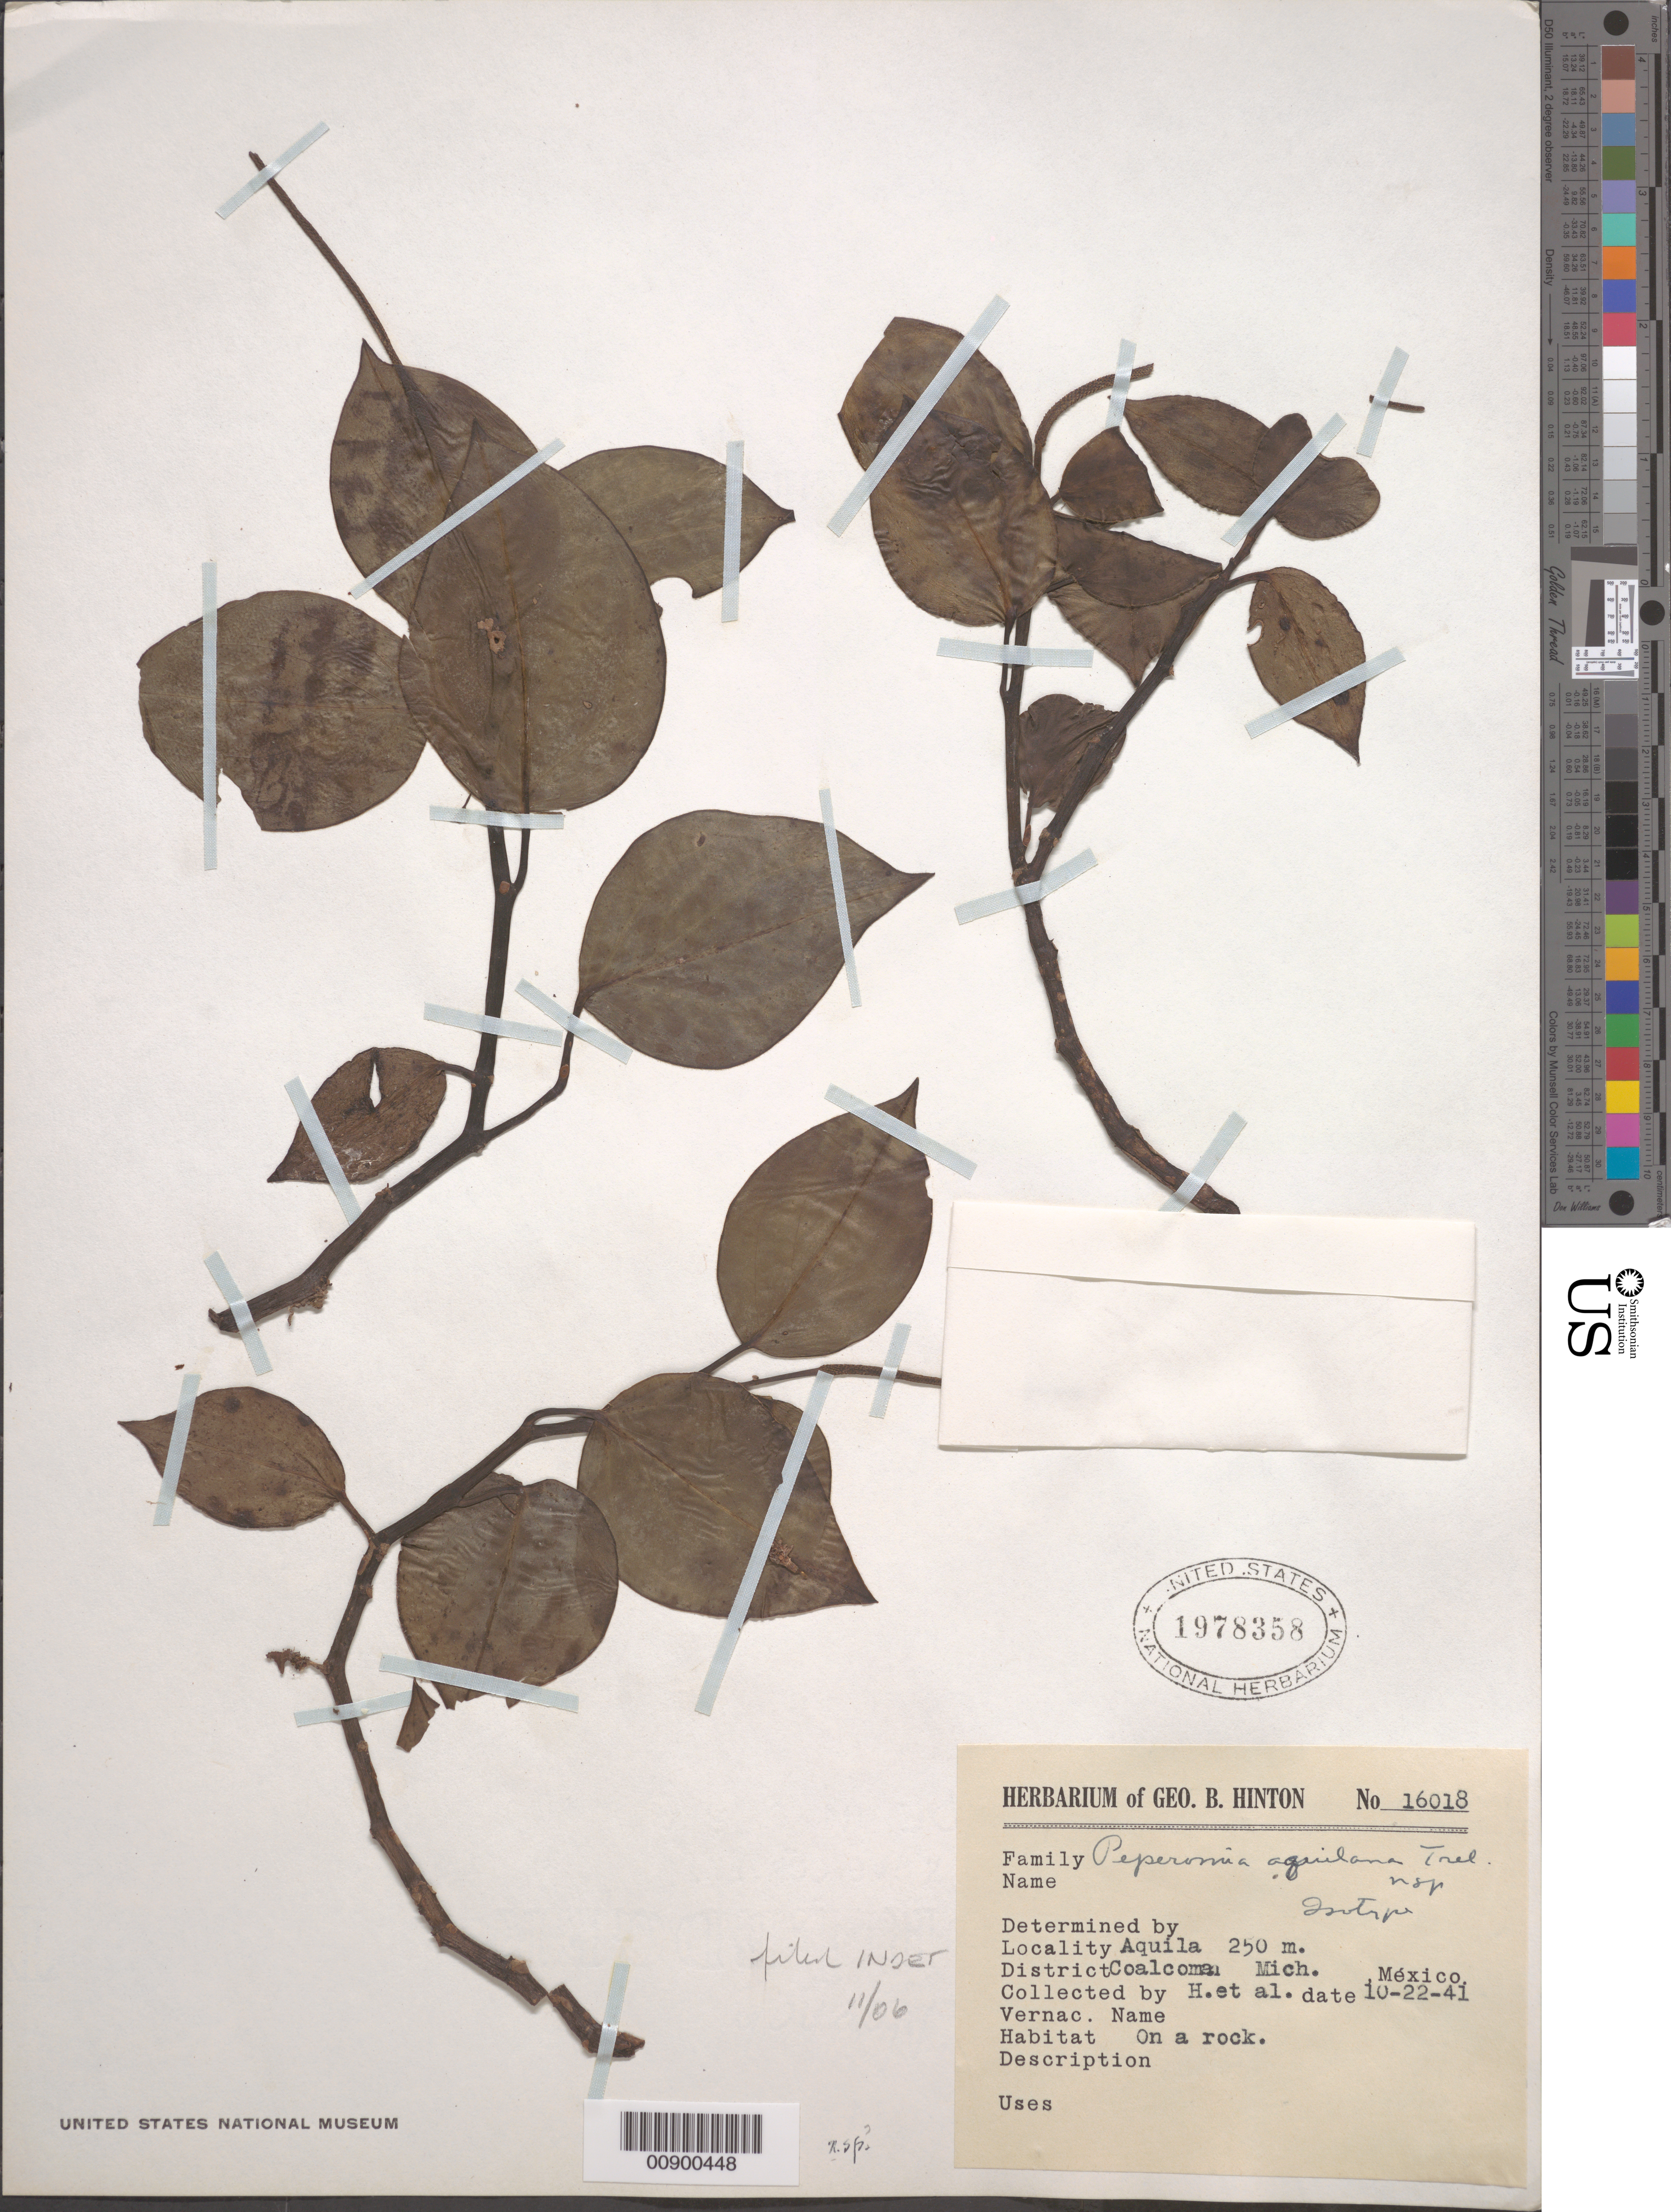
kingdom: Plantae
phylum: Tracheophyta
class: Magnoliopsida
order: Piperales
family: Piperaceae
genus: Peperomia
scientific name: Peperomia granulosa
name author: Trel.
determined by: Jiménez, José Estaban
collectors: G. B. Hinton & et al.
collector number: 16018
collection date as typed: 22 Oct 1941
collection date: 1941-10-22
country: Mexico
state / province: Michoacán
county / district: Coalcomán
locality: Aquila, District Coalcomán, Michoacán.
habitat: On a rock.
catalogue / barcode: US 1978358